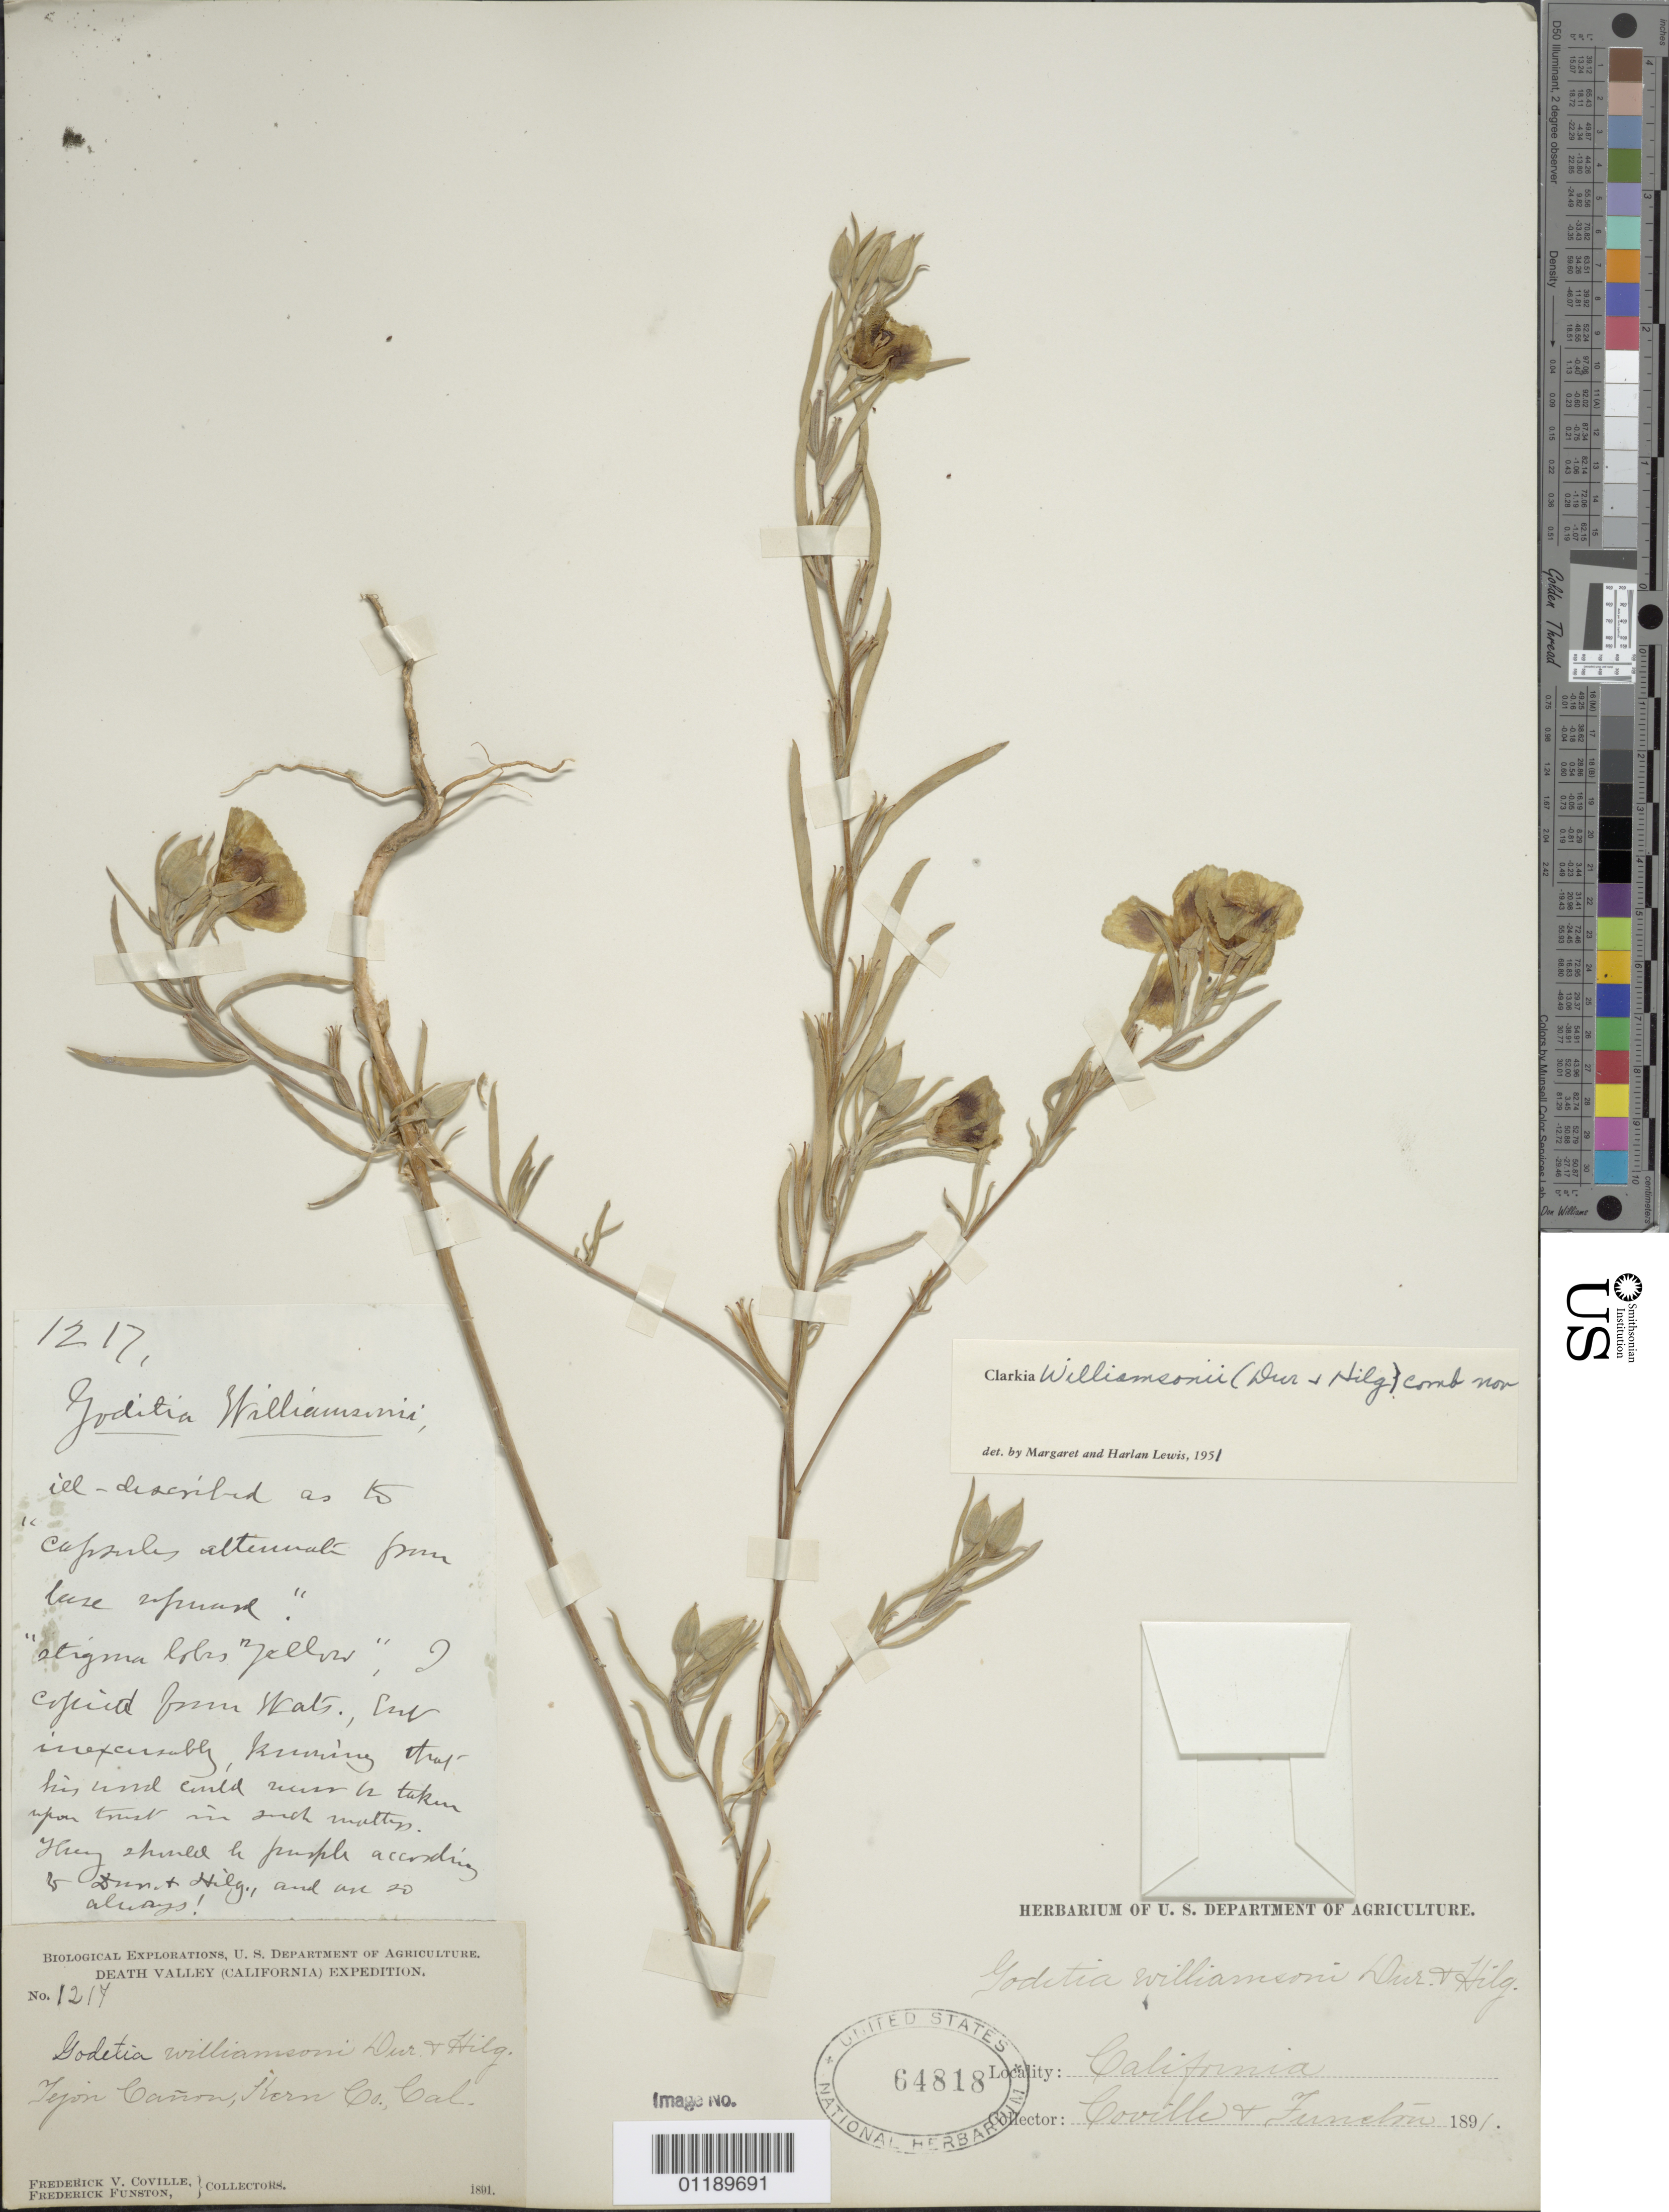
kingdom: Plantae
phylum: Tracheophyta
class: Magnoliopsida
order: Myrtales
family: Onagraceae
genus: Clarkia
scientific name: Clarkia williamsonii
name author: (Durand & Hilg.) F. H. Lewis & M.E. Lewis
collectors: F. V. Coville & F. Funston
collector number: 1214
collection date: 1891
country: United States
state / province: California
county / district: Kern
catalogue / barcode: US 64818